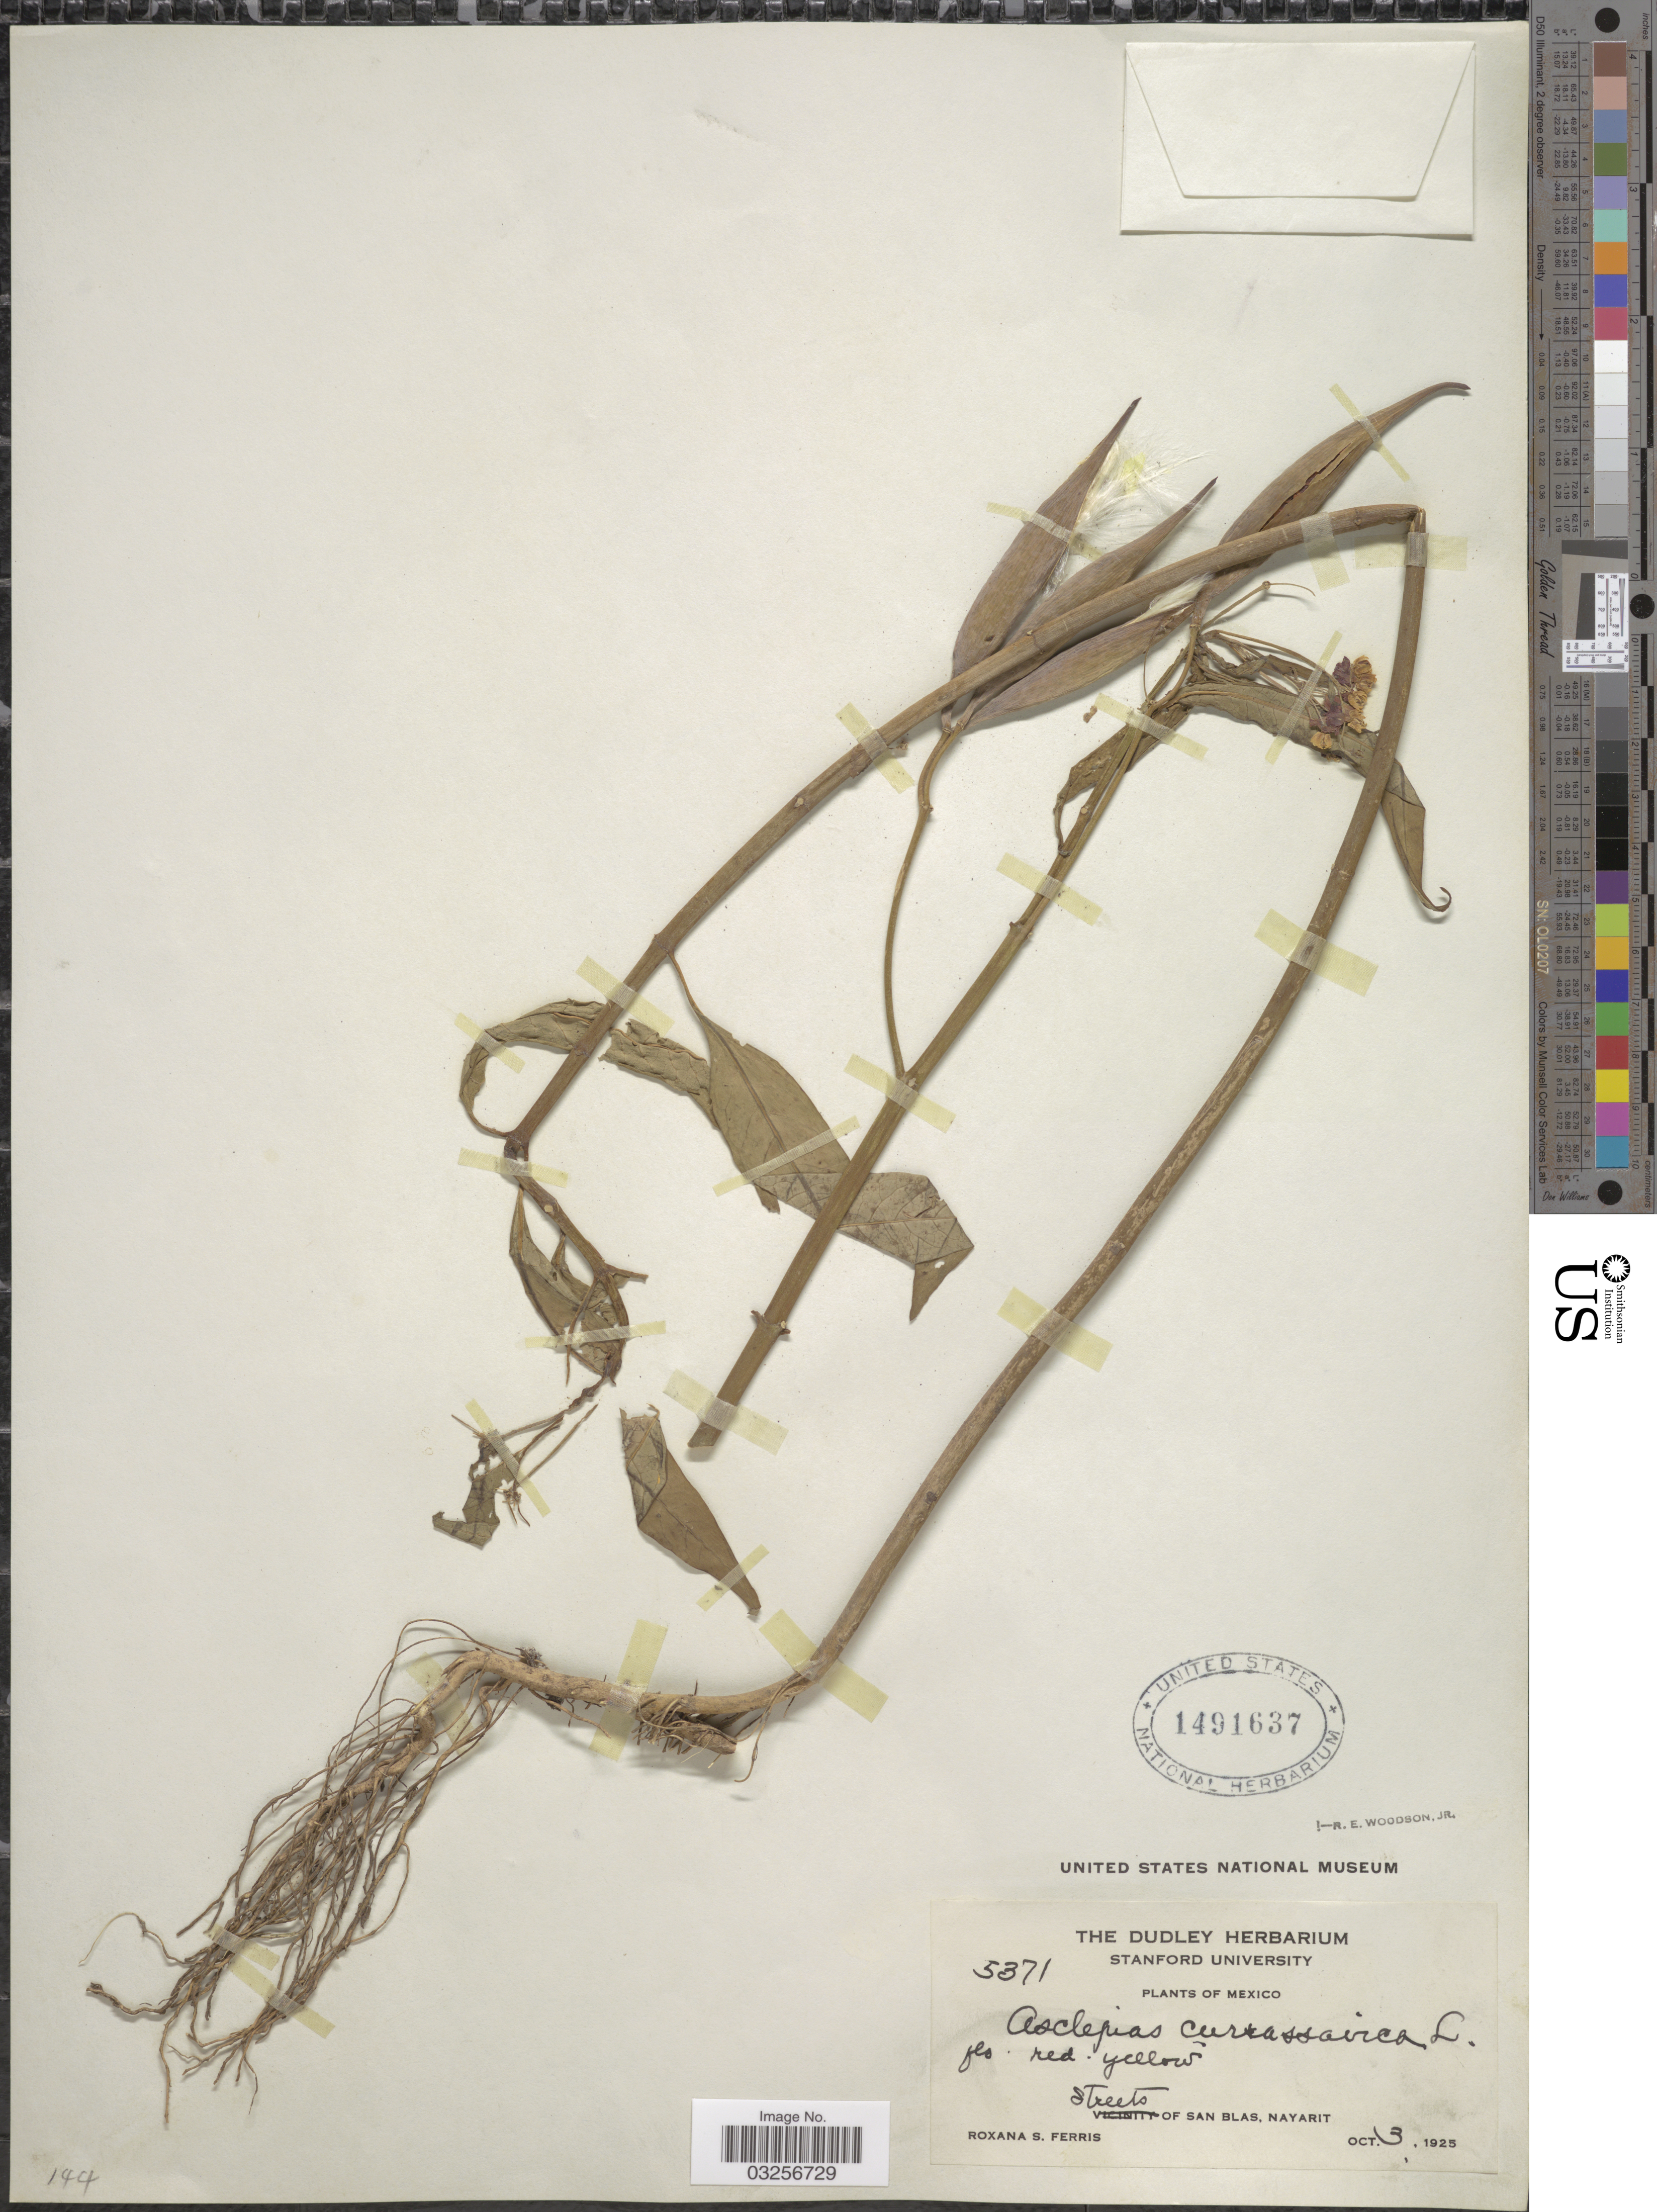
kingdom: Plantae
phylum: Tracheophyta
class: Magnoliopsida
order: Gentianales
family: Apocynaceae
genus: Asclepias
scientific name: Asclepias curassavica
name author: L.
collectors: R. S. Ferris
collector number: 5371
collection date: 1925-10-03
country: Mexico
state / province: Nayarit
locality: Streets of San Blas, Nayarit.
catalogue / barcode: US 1491637